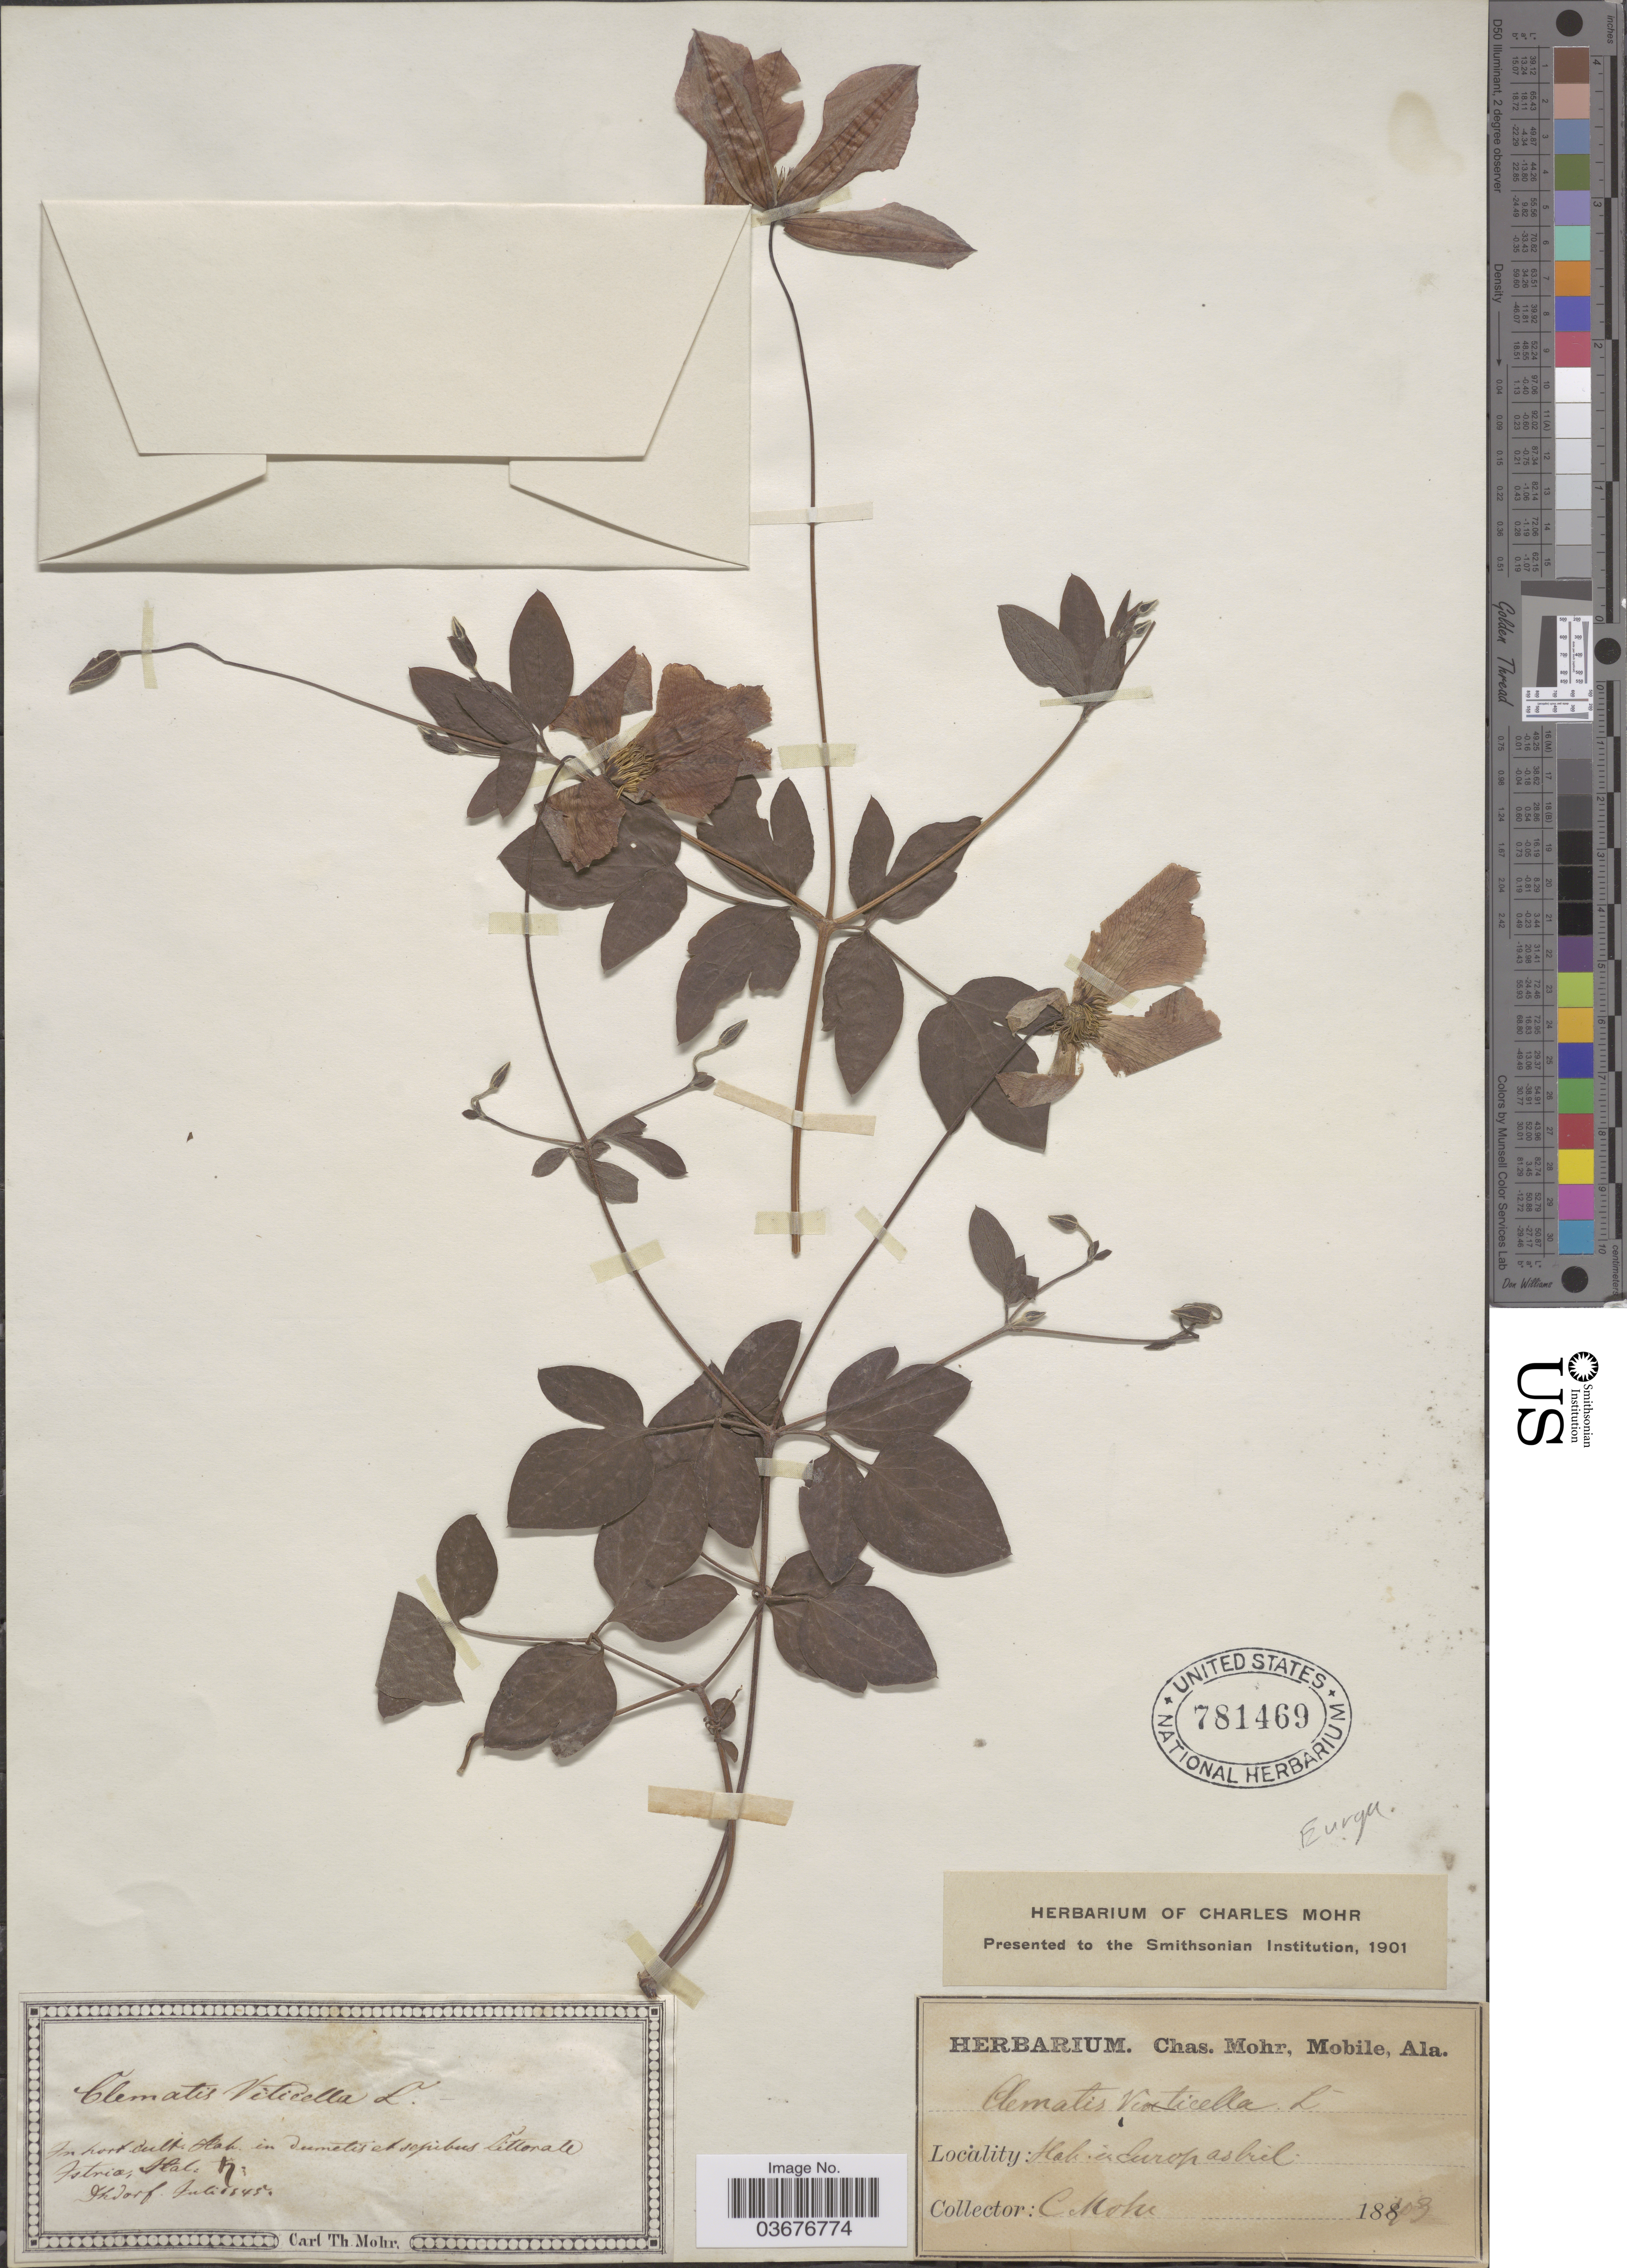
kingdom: Plantae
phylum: Tracheophyta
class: Magnoliopsida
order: Ranunculales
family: Ranunculaceae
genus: Clematis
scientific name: Clematis viticella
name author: L.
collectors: Mohr, C. T. (herbarium)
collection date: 1845-07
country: Croatia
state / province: Istria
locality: Istria Ital. Dudorf. In dumetis et sepibus Littorale Istria.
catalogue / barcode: US 781469